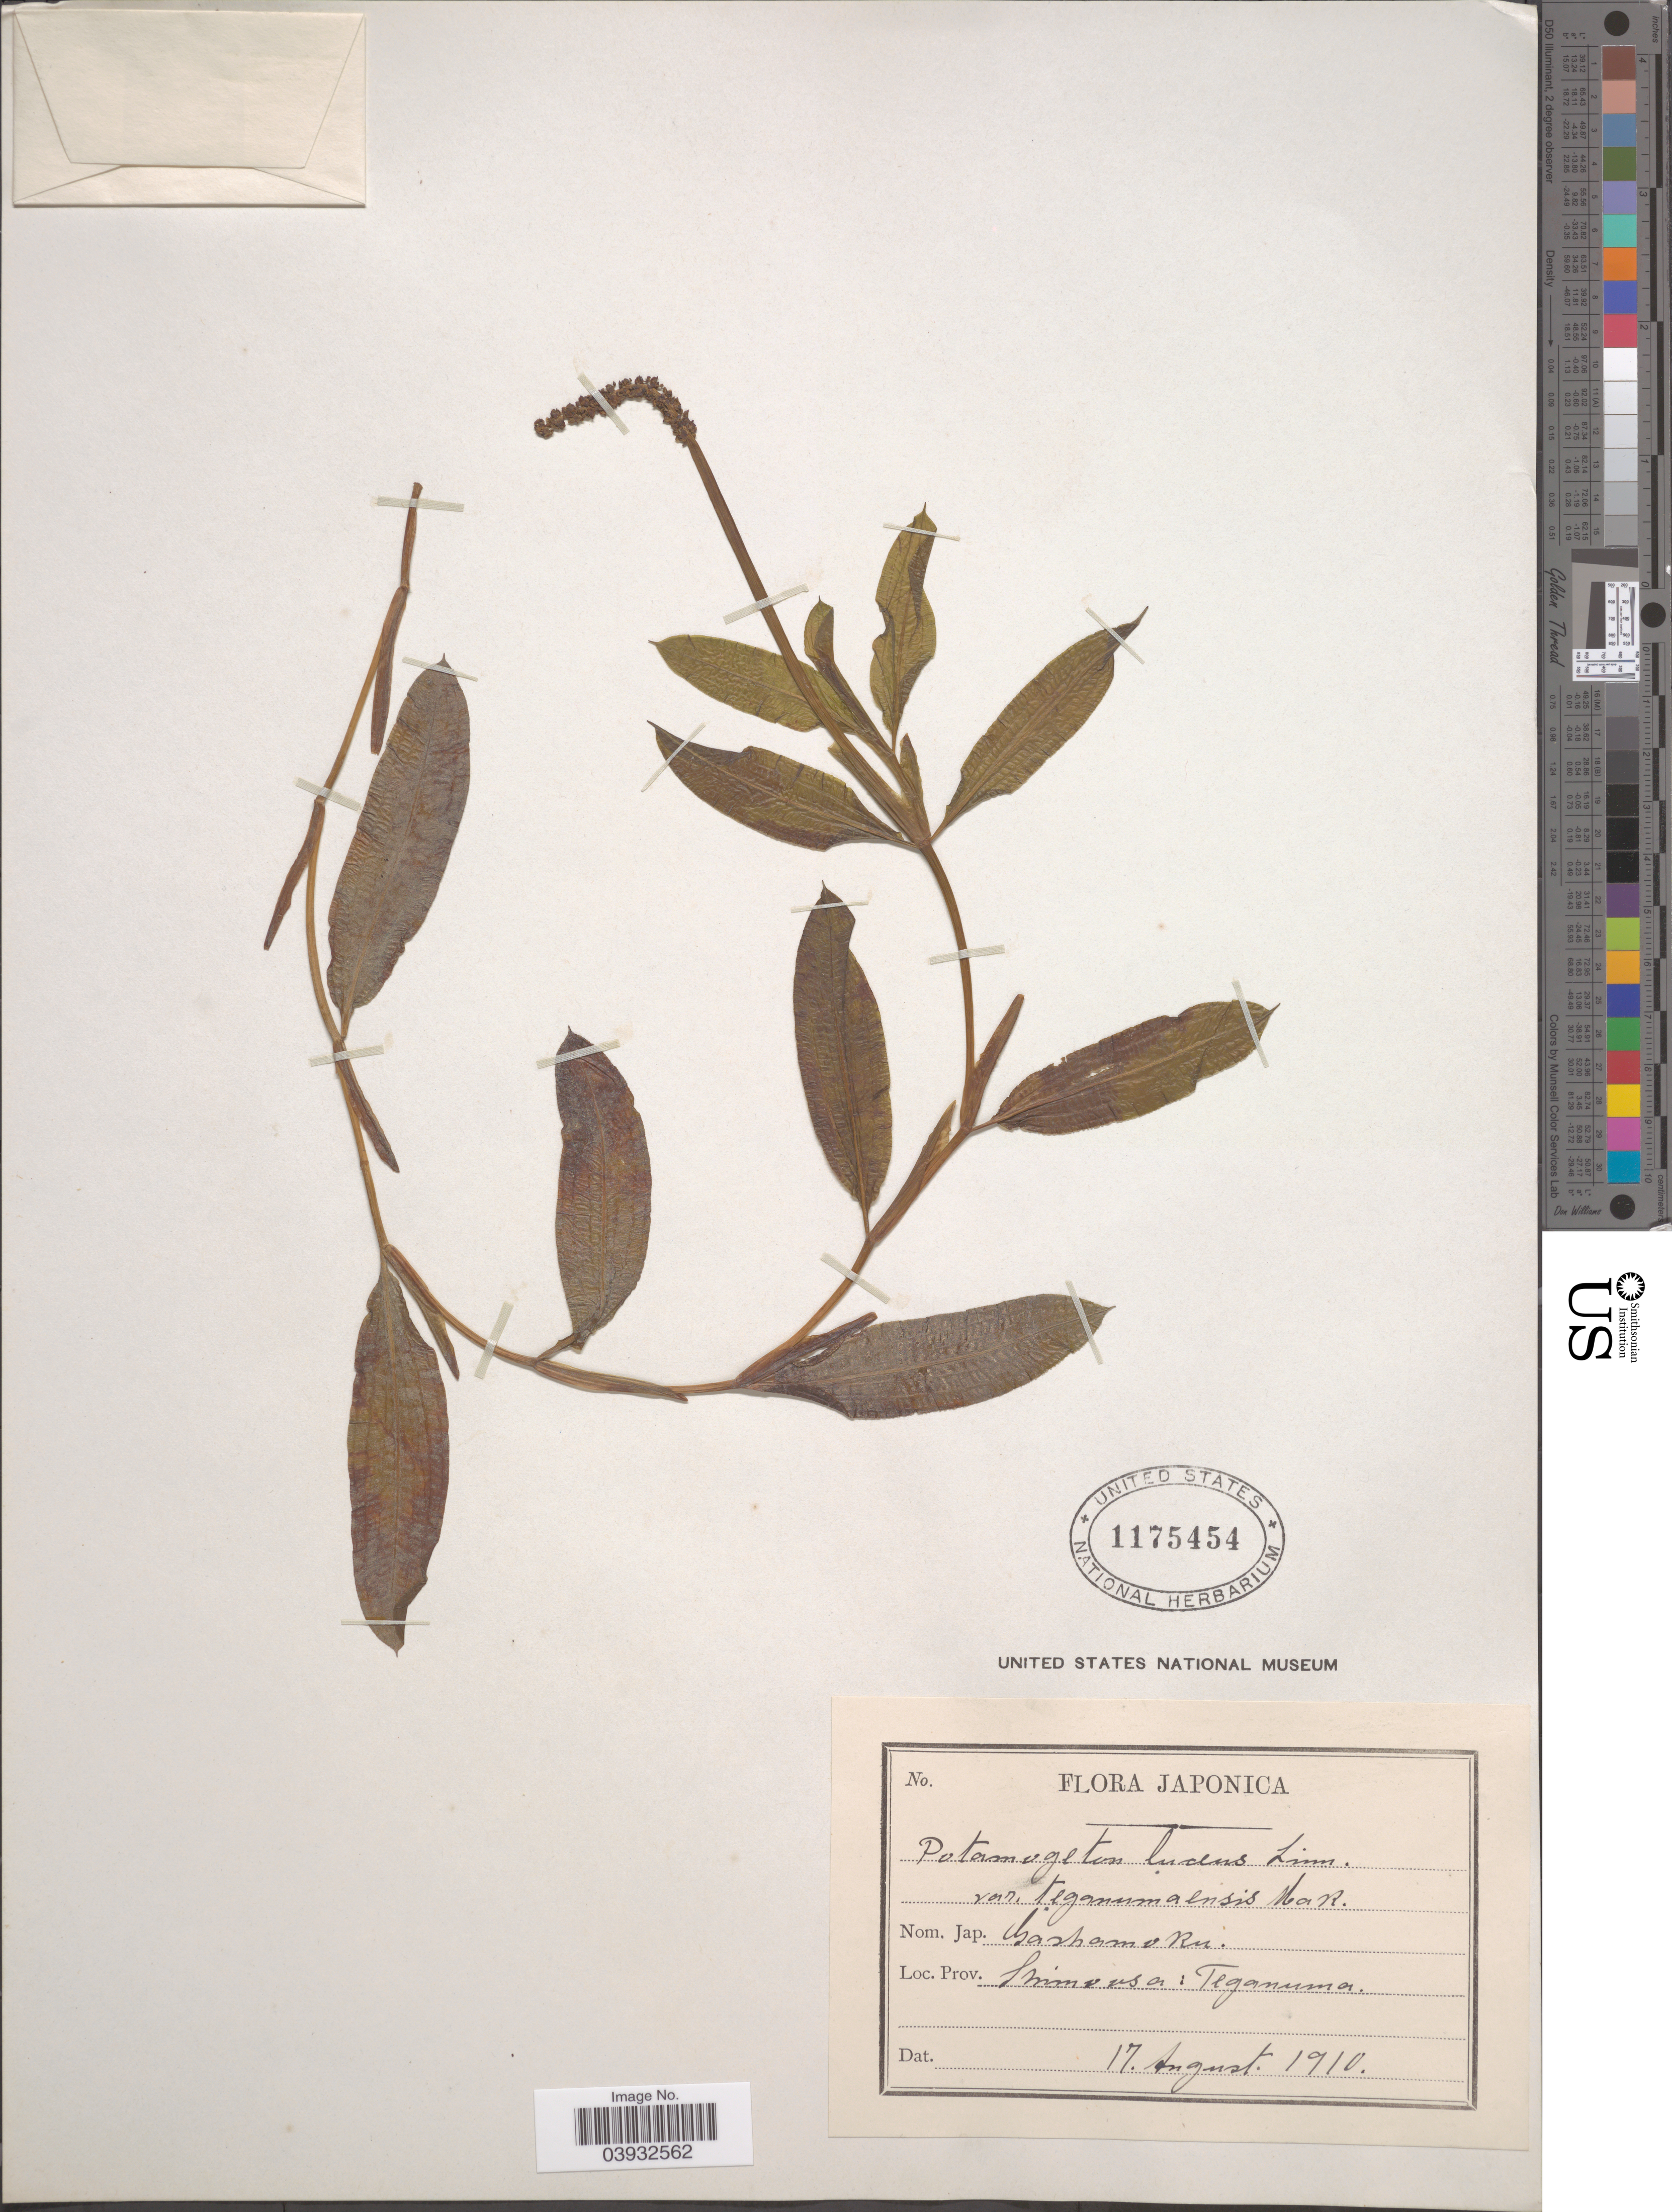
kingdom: Plantae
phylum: Tracheophyta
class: Liliopsida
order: Alismatales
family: Potamogetonaceae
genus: Potamogeton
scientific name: Potamogeton lucens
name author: L.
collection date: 1910-08-17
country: Japan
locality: Prov. Shimoosa: Teganuma.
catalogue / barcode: US 1175454